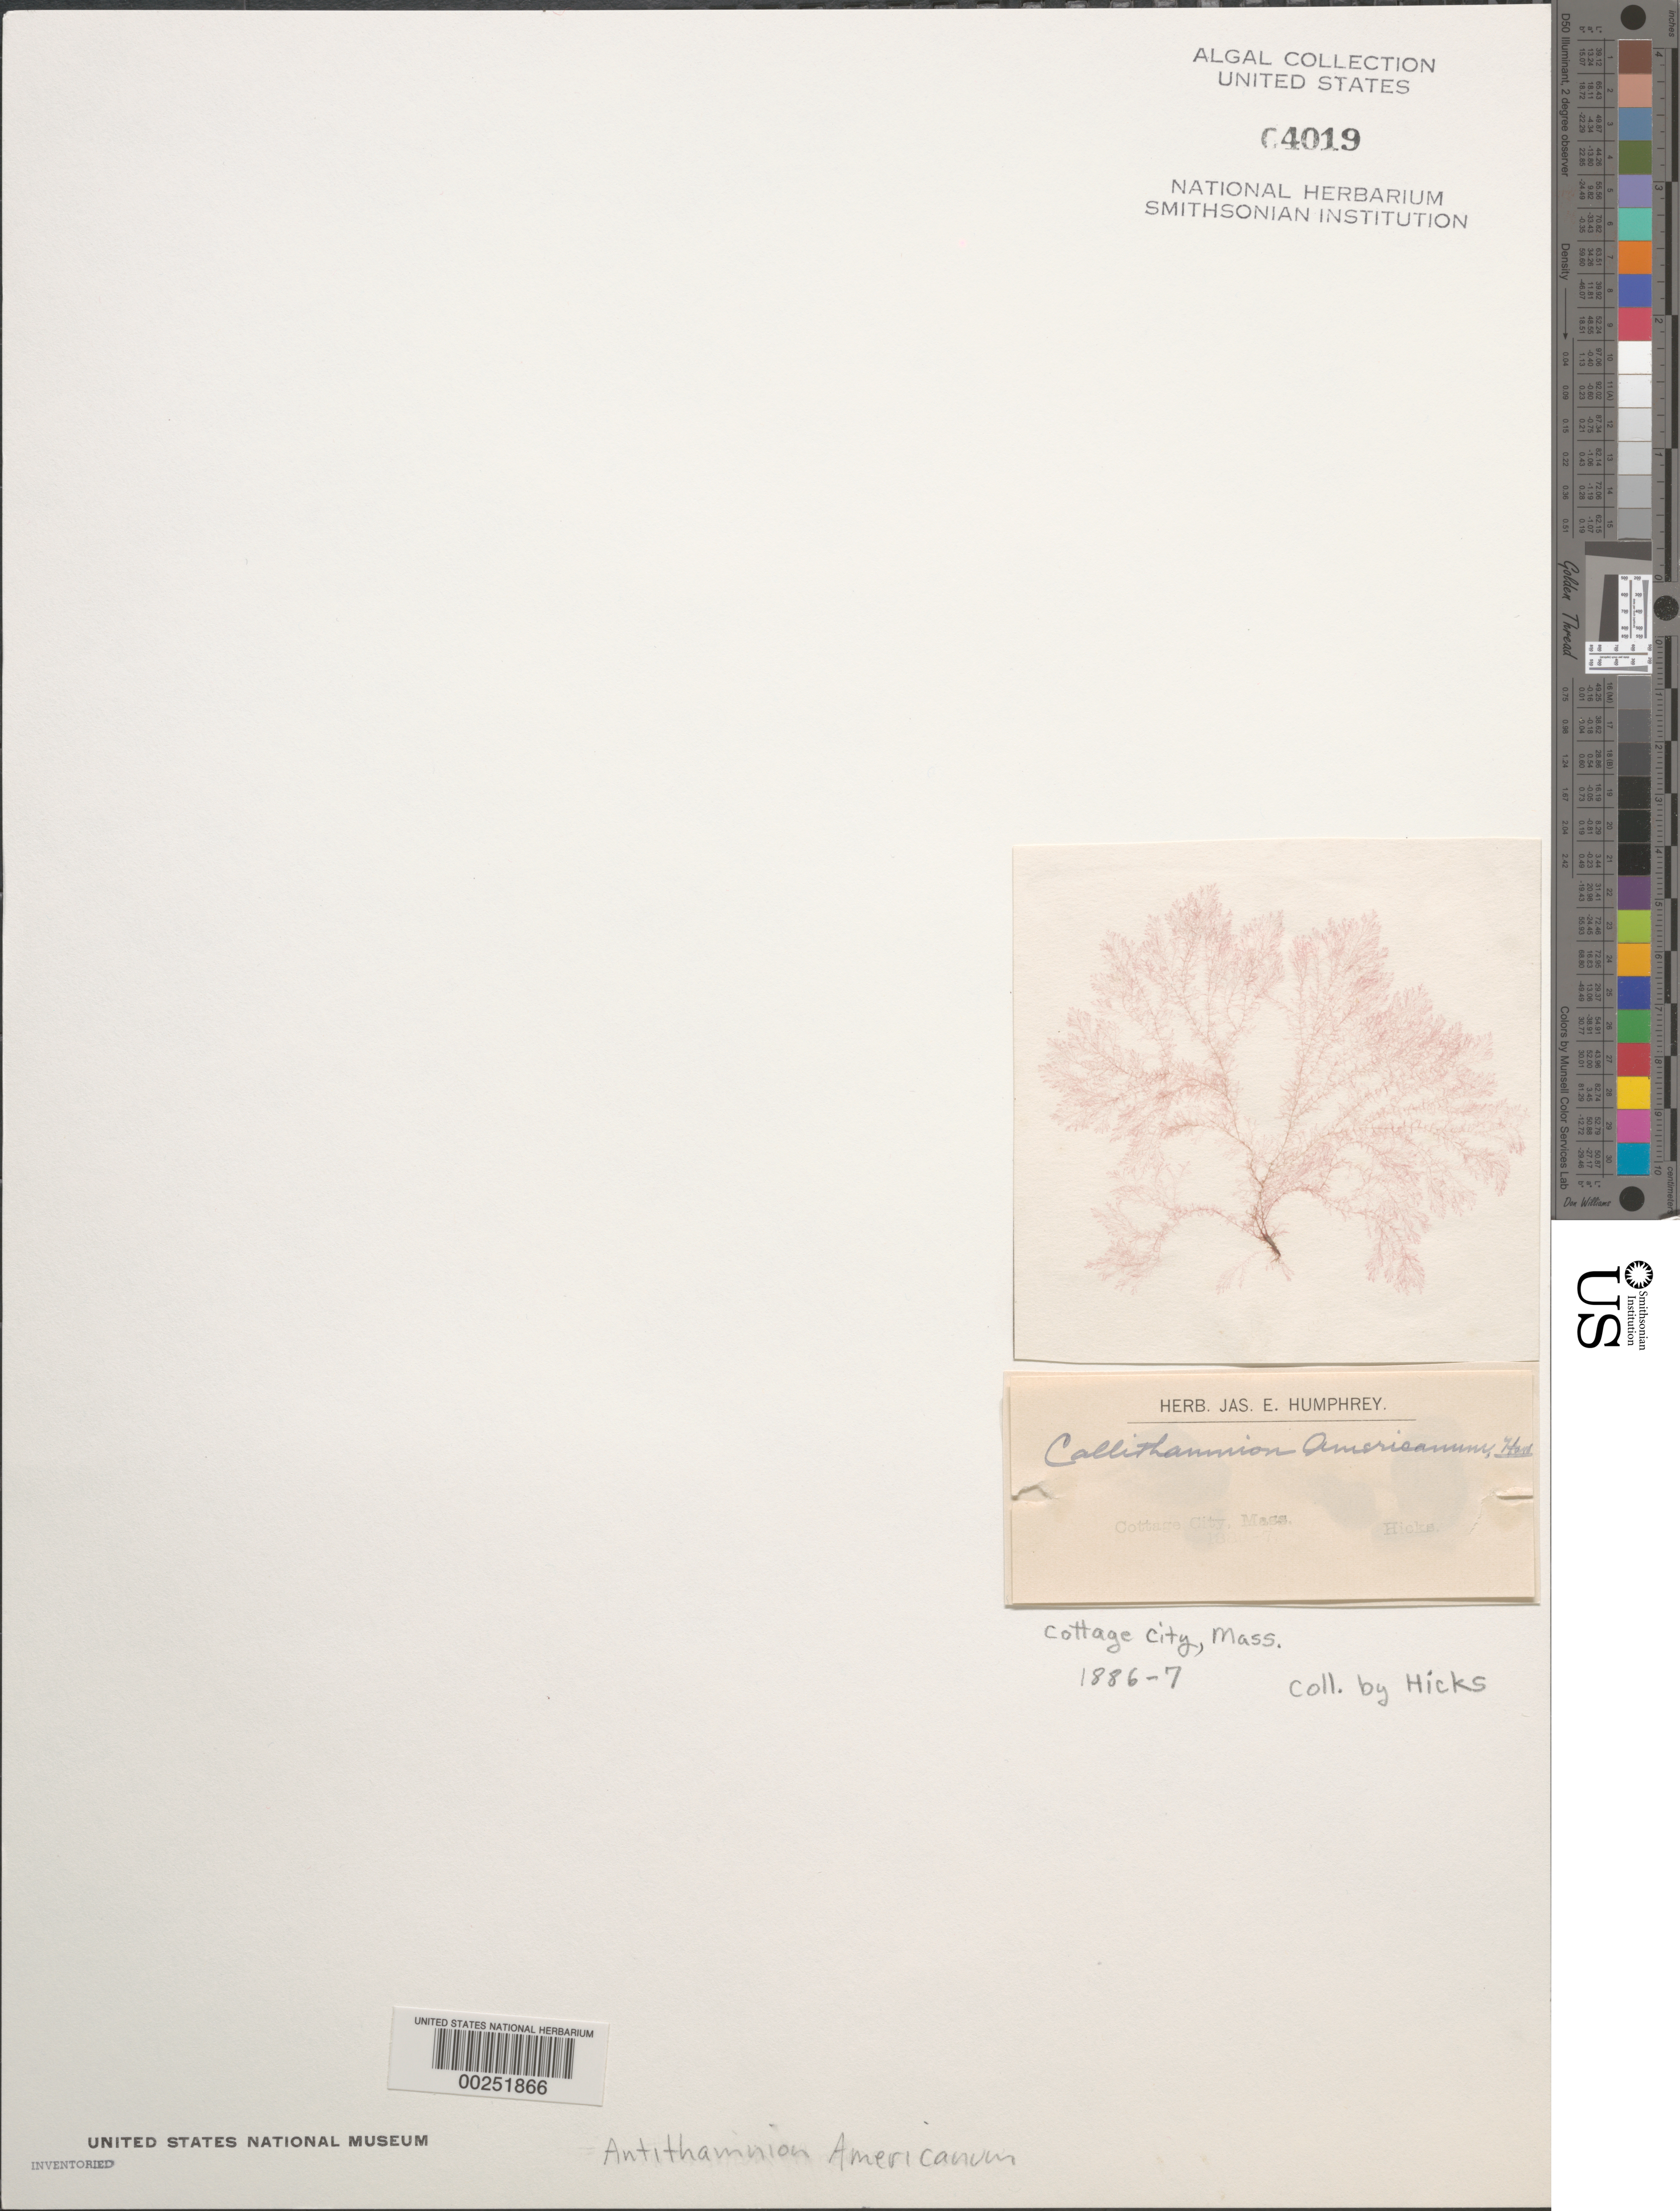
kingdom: Plantae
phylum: Rhodophyta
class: Florideophyceae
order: Ceramiales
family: Ceramiaceae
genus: Scagelia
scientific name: Scagelia americana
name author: (Harv.) A. Athanasiadis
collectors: -. Hicks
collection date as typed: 1886 to -- --- 1887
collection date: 1886/1887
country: United States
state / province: Massachusetts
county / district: Dukes County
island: Martha's Vineyard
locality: Cottage City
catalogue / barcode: US 4019